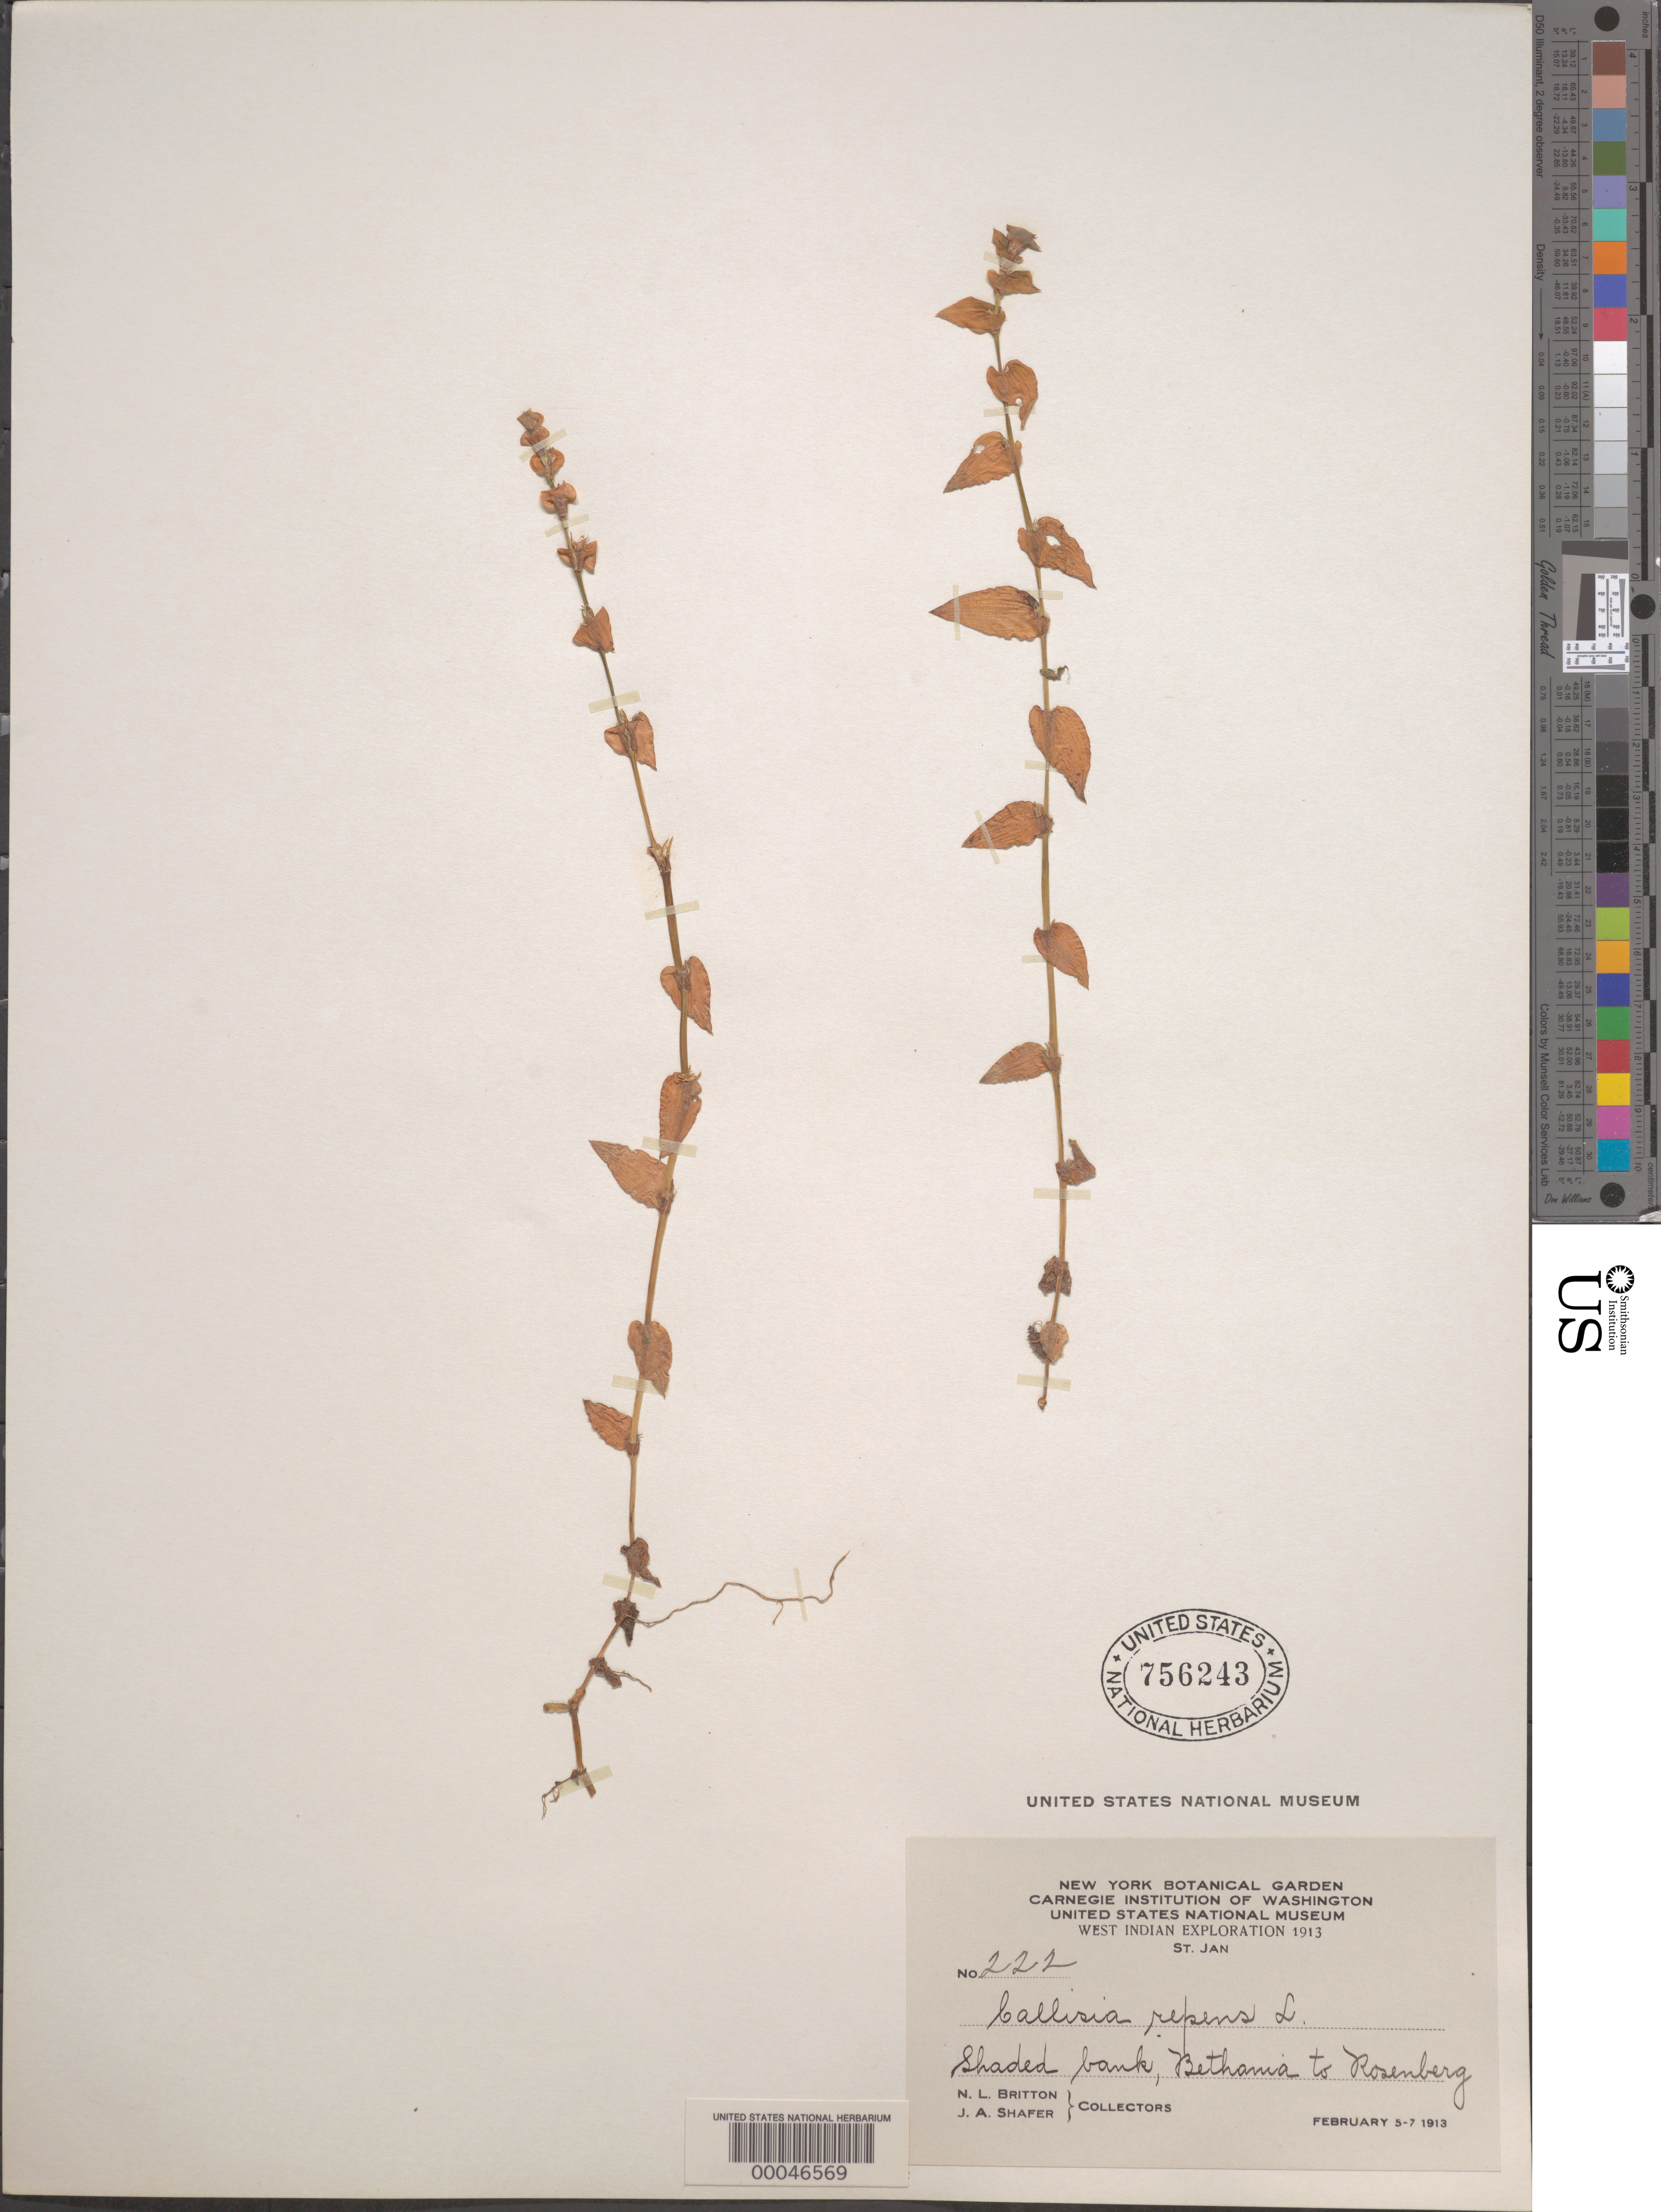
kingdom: Plantae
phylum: Tracheophyta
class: Liliopsida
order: Commelinales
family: Commelinaceae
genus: Callisia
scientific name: Callisia repens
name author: (Jacq.) L.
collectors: N. Britton & J. A. Shafer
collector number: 222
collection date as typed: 05 Feb 1913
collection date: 1913-02-05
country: U.S. Virgin Islands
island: St. John Island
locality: Bethania to rosenberg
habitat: Shaded bank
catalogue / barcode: US 756243